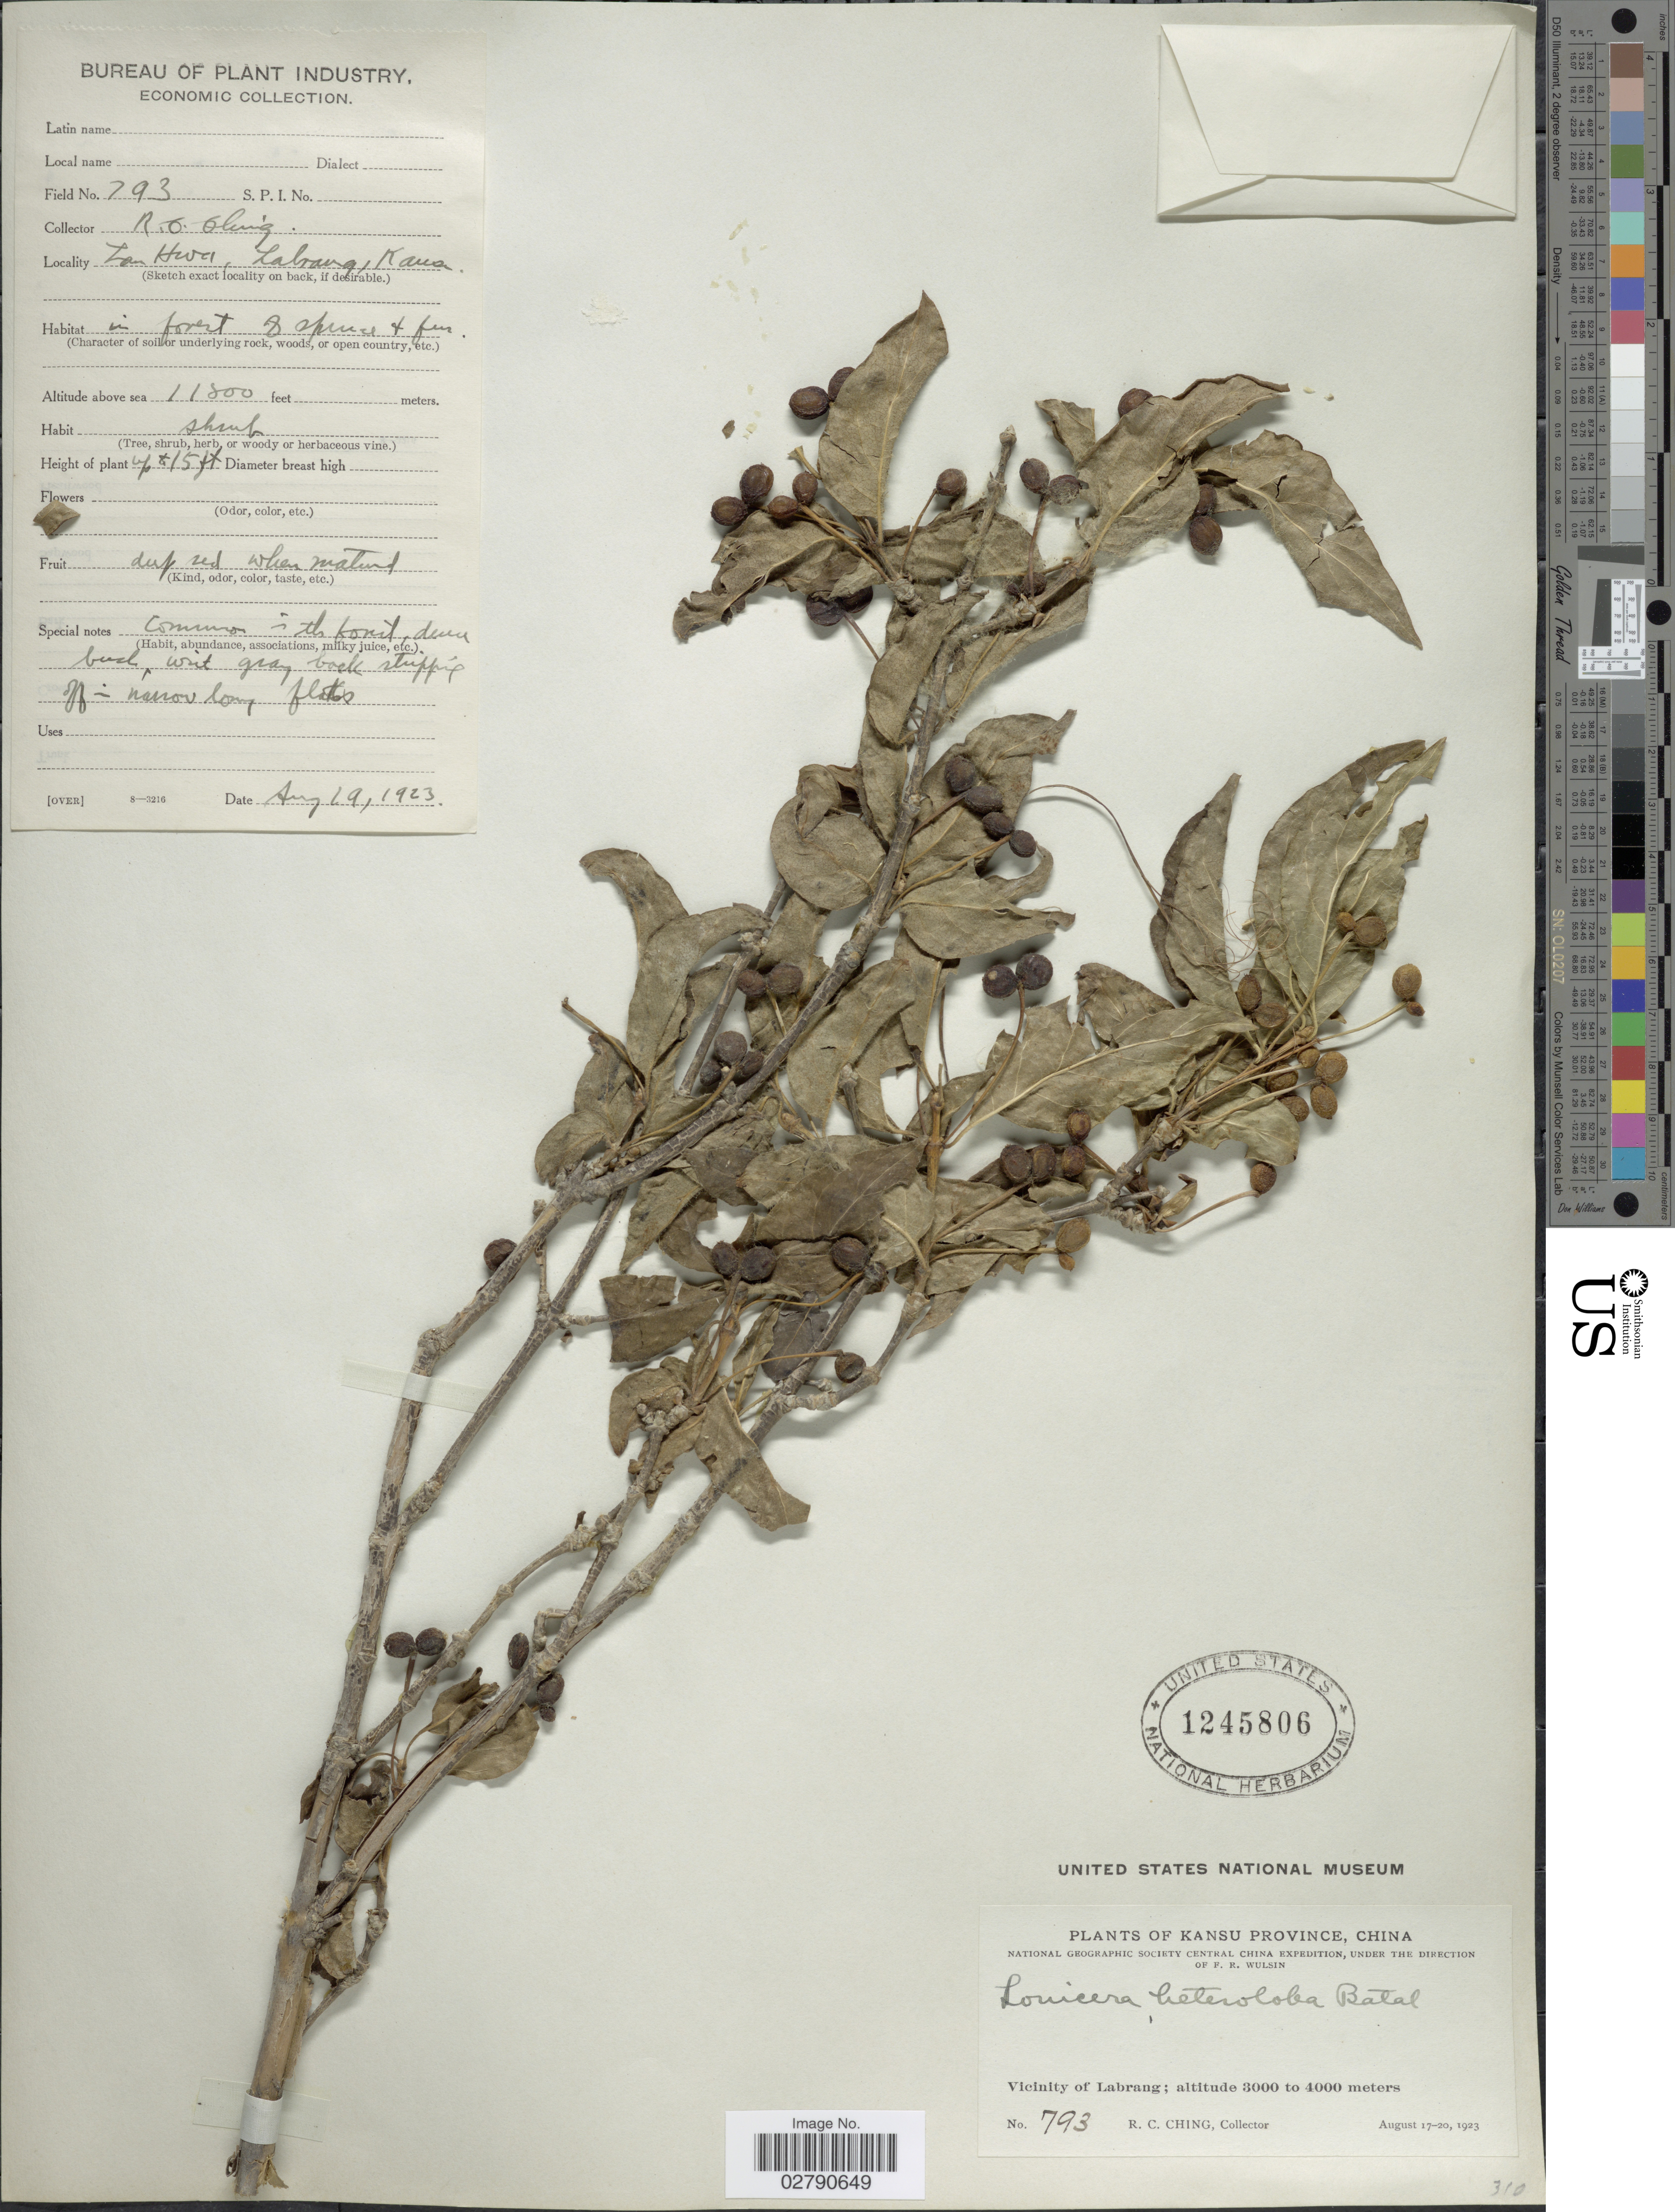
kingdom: Plantae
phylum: Tracheophyta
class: Magnoliopsida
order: Dipsacales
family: Caprifoliaceae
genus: Lonicera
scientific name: Lonicera heteroloba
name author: Batalin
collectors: R. C. Ching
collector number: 793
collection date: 1923-08-19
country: China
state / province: Gansu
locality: Kansu Province. Lan Hwa, Vicinity of Labrang.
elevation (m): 3597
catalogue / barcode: US 1245806